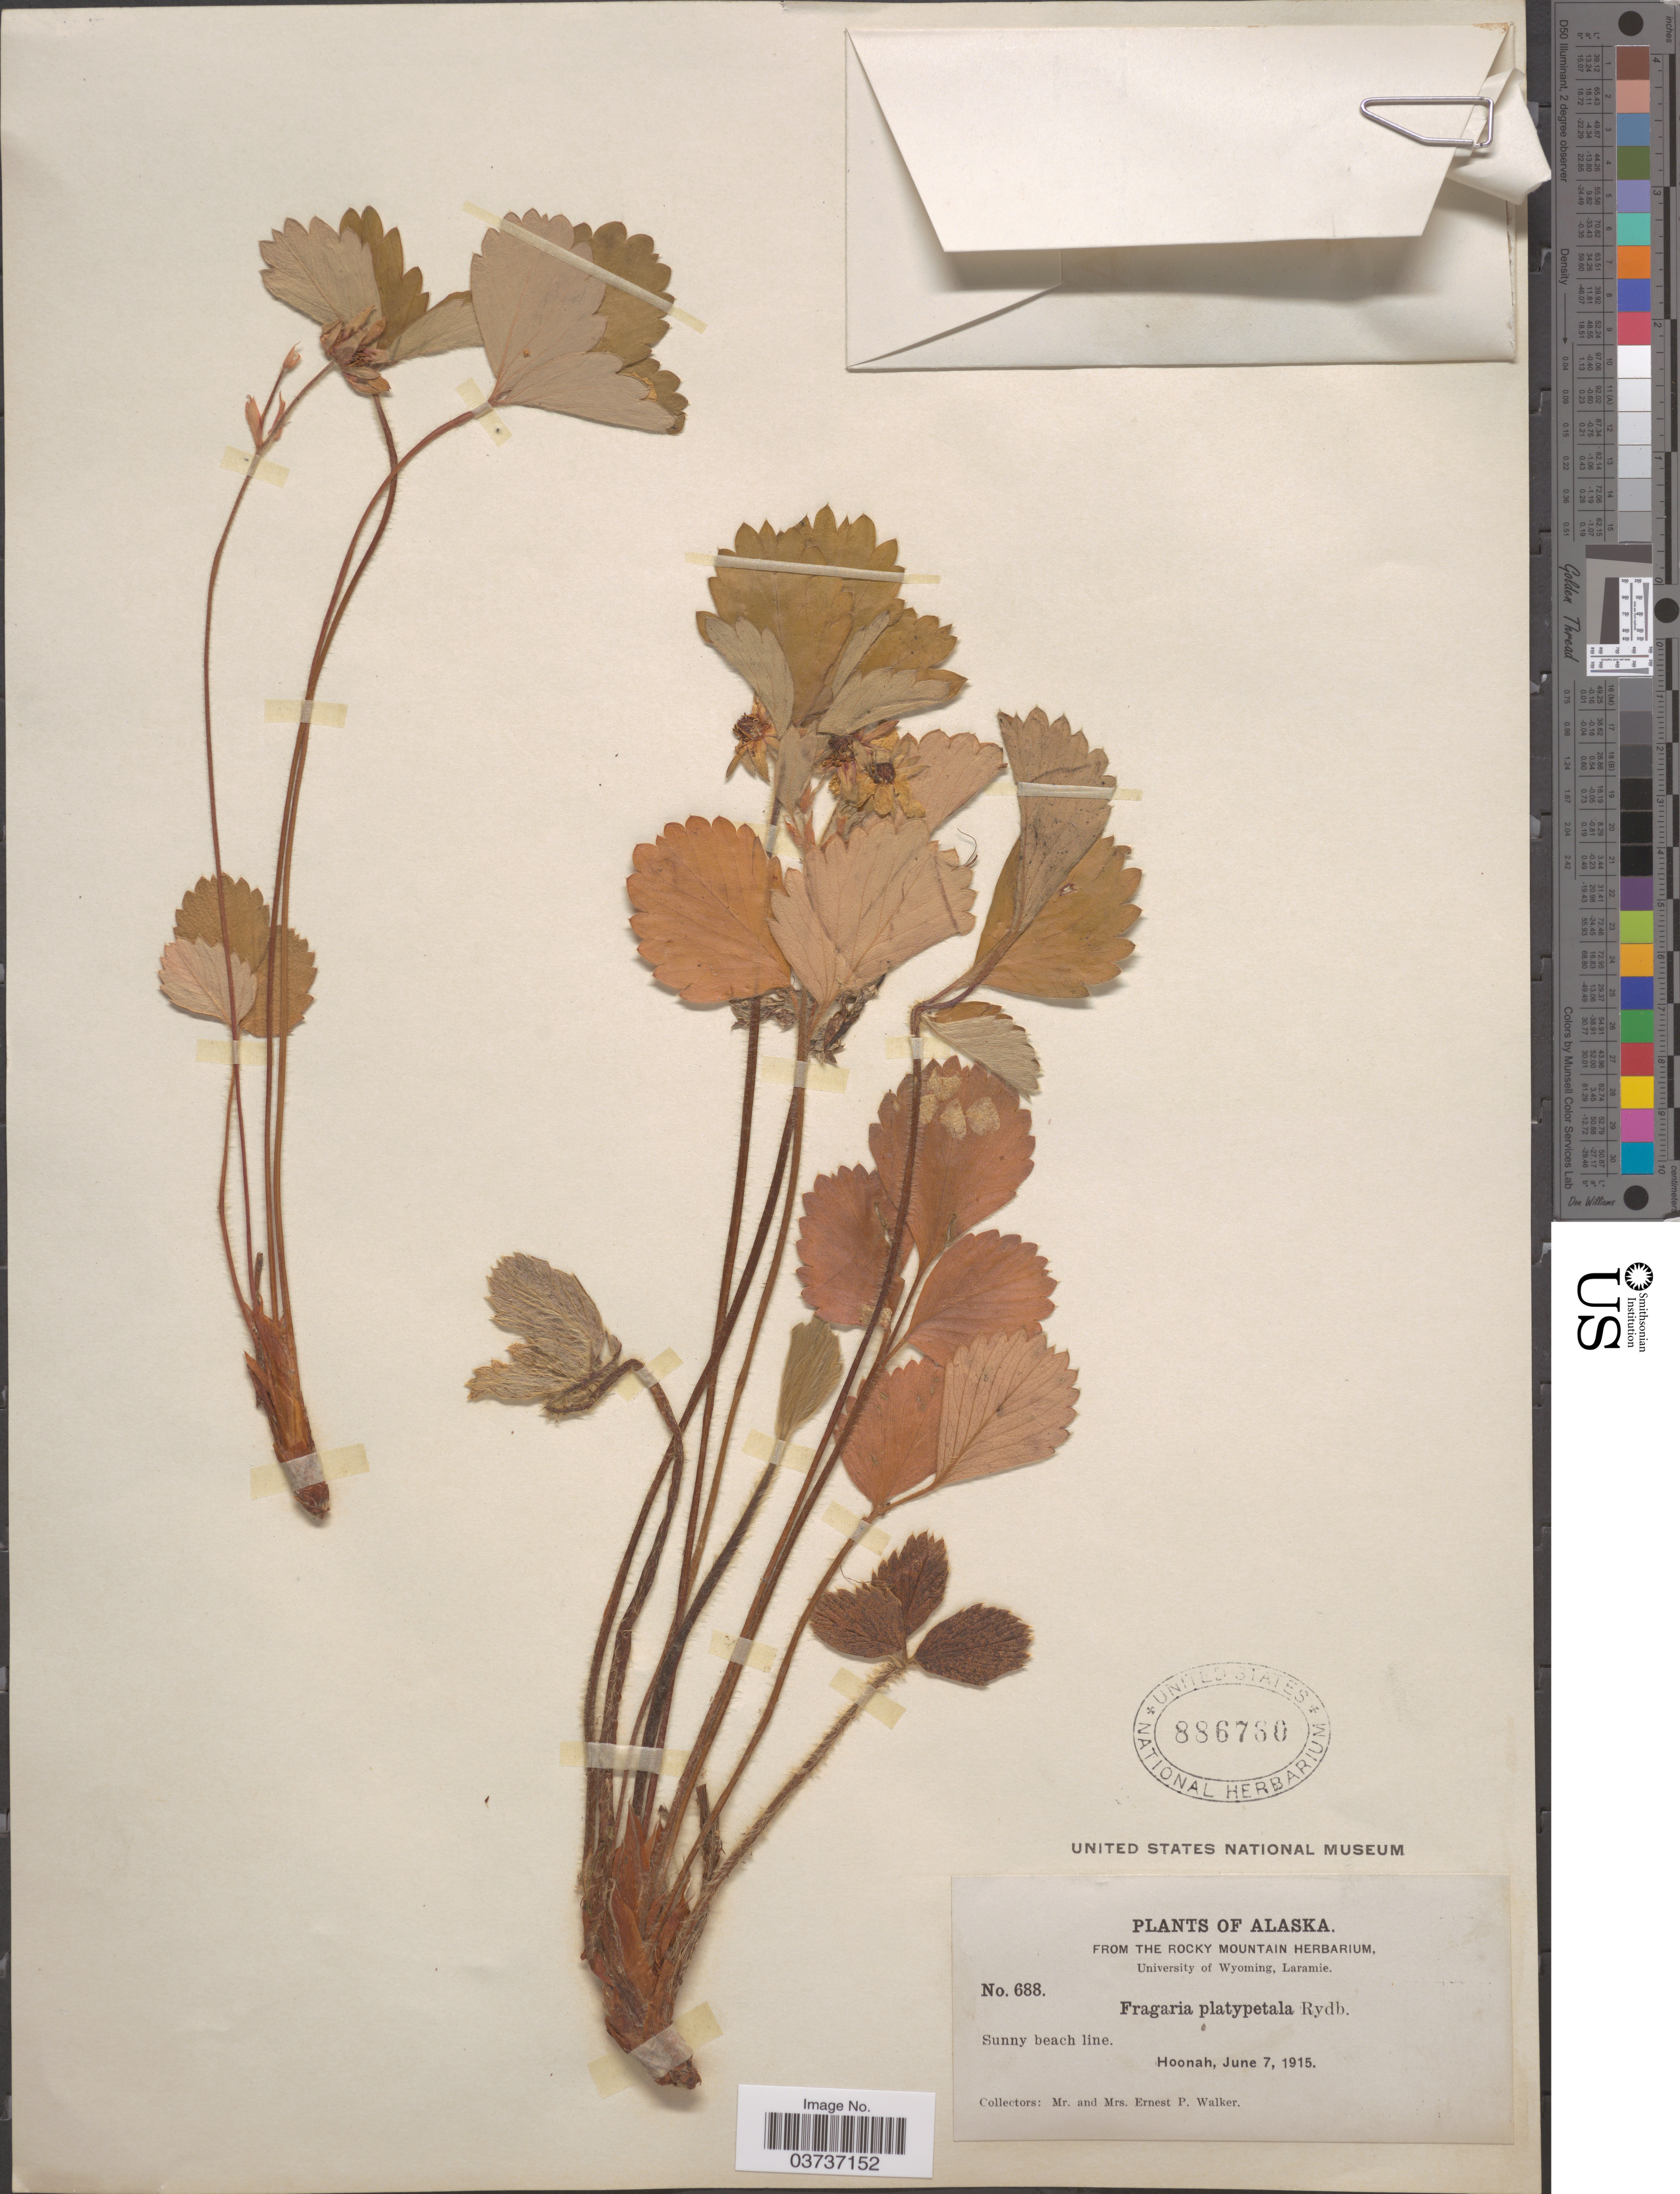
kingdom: Plantae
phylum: Tracheophyta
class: Magnoliopsida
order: Rosales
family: Rosaceae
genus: Fragaria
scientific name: Fragaria chiloensis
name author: (L.) Mill.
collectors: E. P. Walker & E. Walker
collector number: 688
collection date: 1915-06-07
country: United States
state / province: Alaska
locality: Hoonah.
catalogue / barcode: US 886760